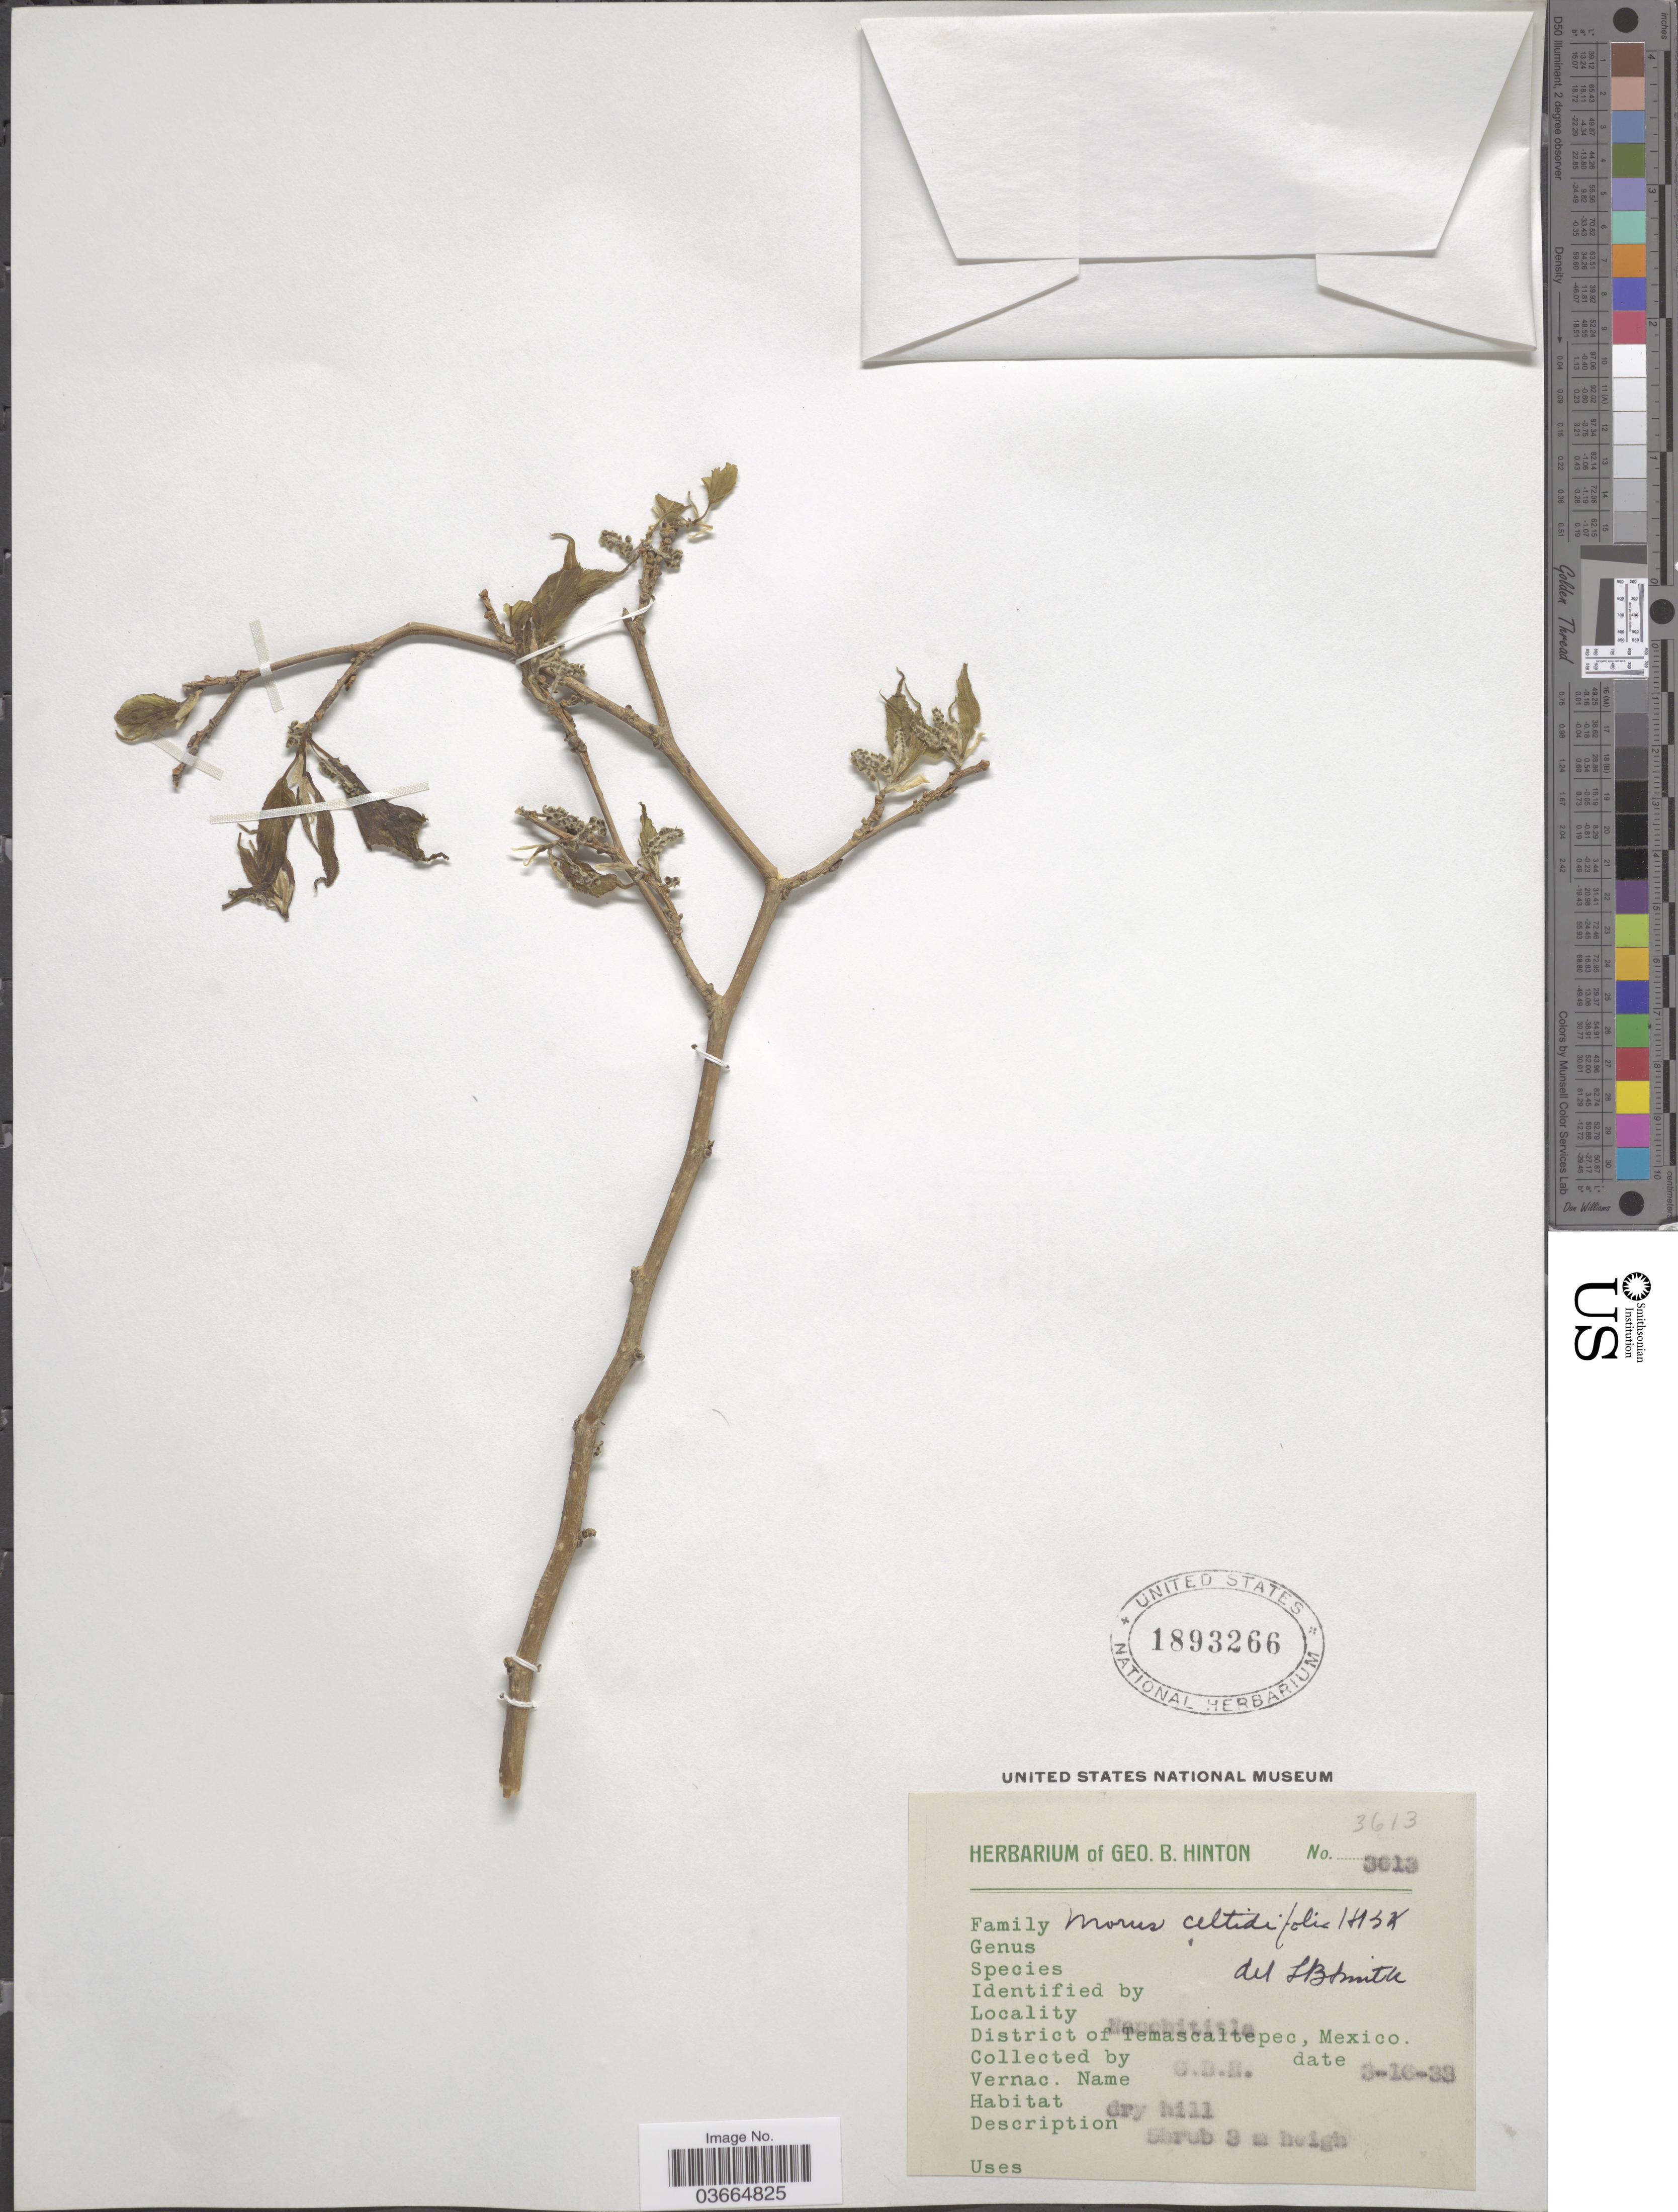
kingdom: Plantae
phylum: Tracheophyta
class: Magnoliopsida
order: Rosales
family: Moraceae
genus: Morus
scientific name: Morus celtidifolia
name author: Kunth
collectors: G. B. Hinton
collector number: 3613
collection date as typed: Transcribed d/m/y: 16/3/33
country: Mexico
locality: Nanchititla. District of Temascaltepec.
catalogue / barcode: US 1893266